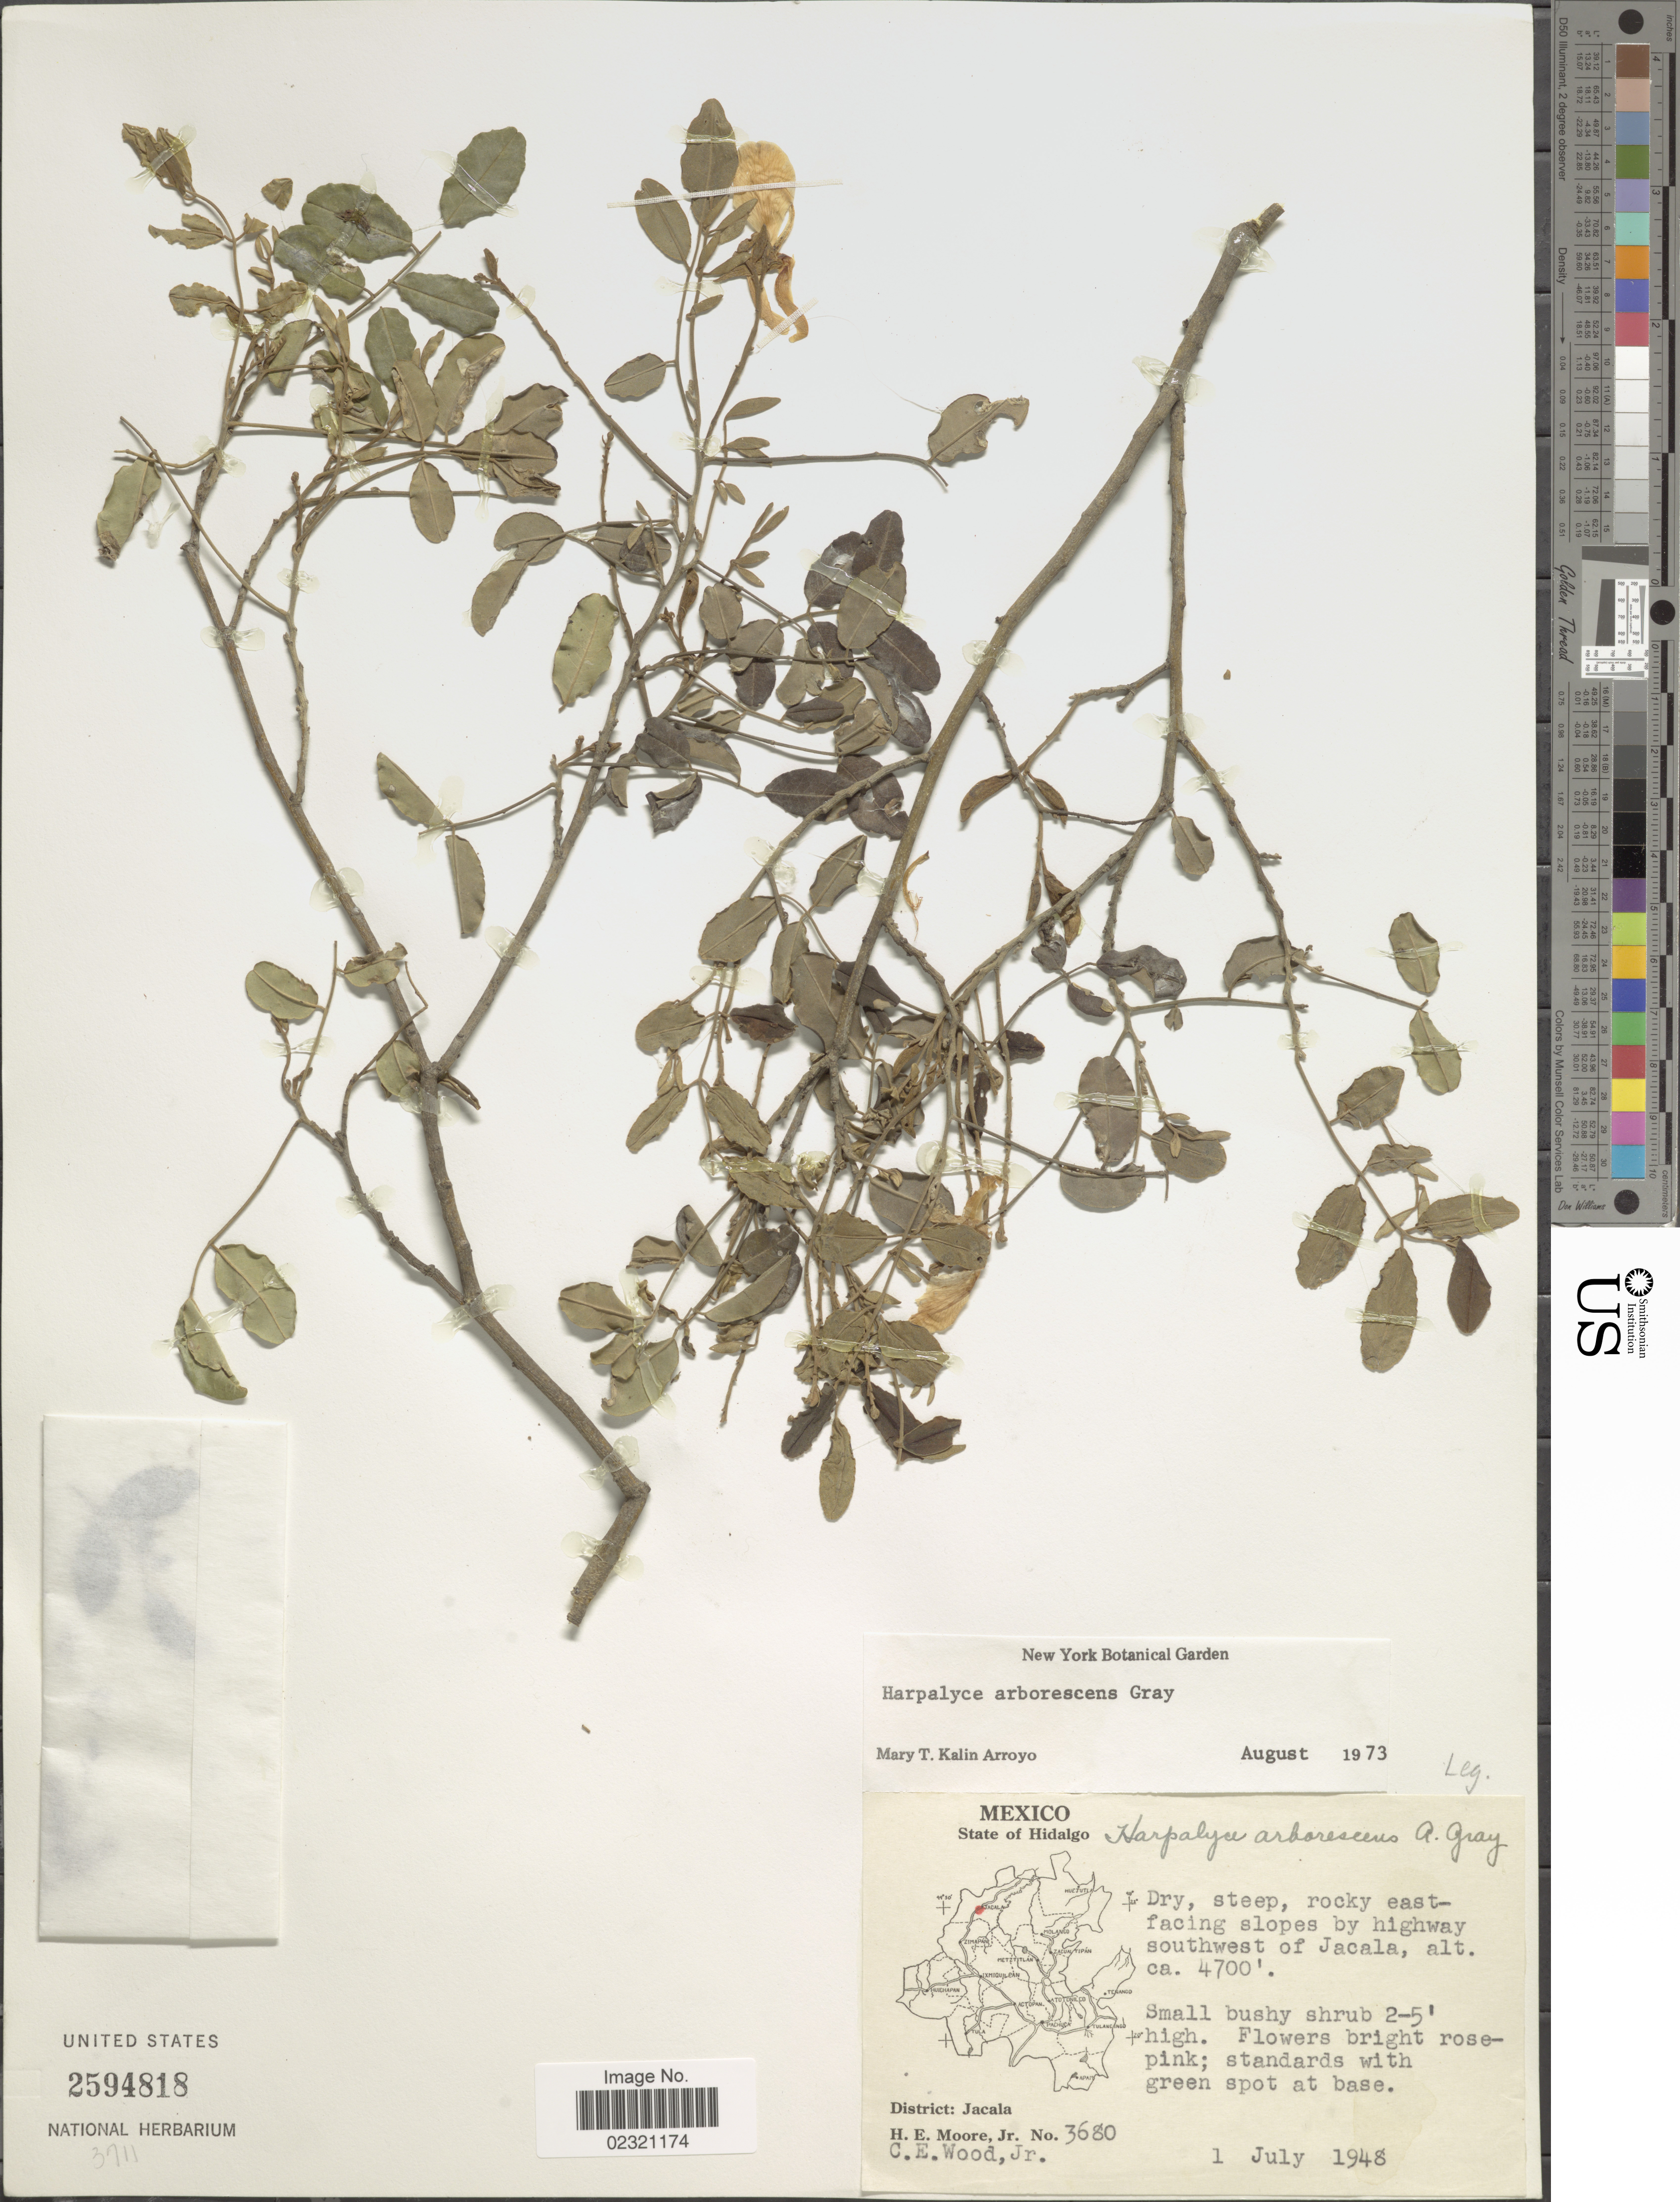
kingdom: Plantae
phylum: Tracheophyta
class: Magnoliopsida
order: Fabales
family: Fabaceae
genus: Psorothamnus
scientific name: Psorothamnus arborescens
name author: (Torr. ex A. Gray) Barneby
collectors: H. Moore & C. Wood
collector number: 3680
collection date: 1948-07-01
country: Mexico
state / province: Hidalgo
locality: Slopes by highway southwest of Jacala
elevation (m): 1433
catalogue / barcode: US 2594818